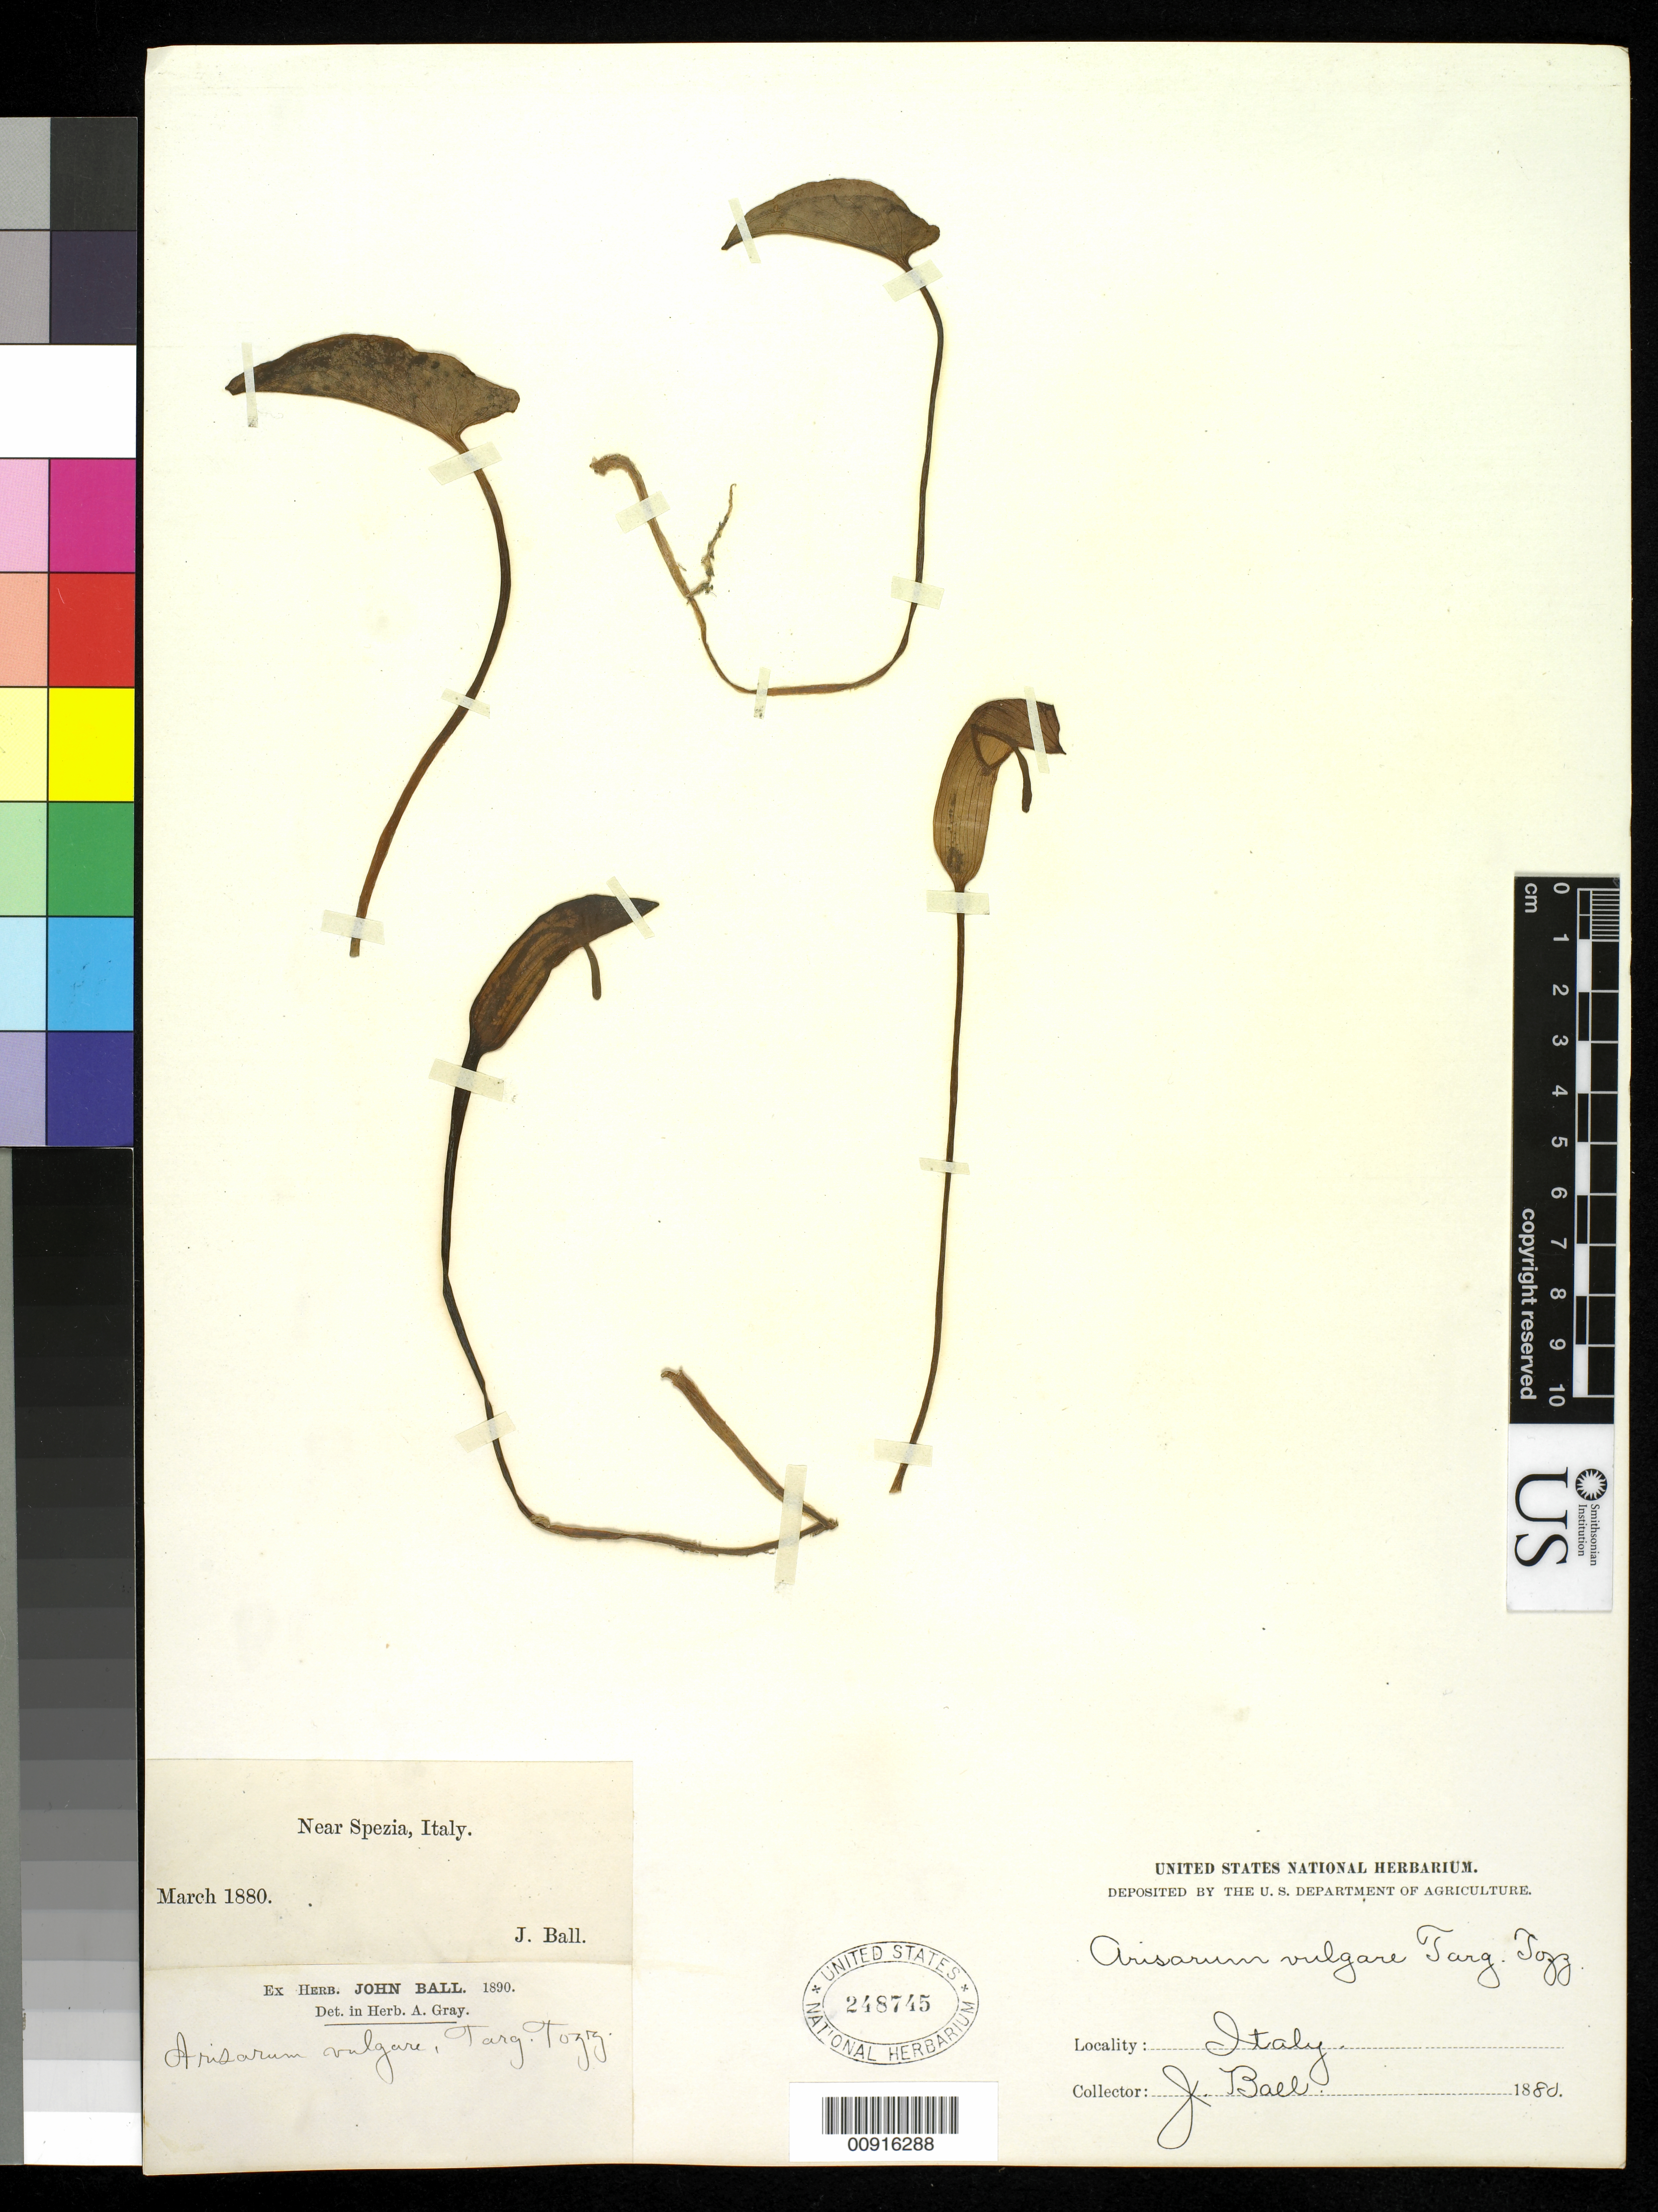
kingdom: Plantae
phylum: Tracheophyta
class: Liliopsida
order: Alismatales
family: Araceae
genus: Arisarum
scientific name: Arisarum vulgare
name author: Targ. Tozz.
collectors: J. Ball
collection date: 1880-03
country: Italy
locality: near Spezia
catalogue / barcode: US 248745